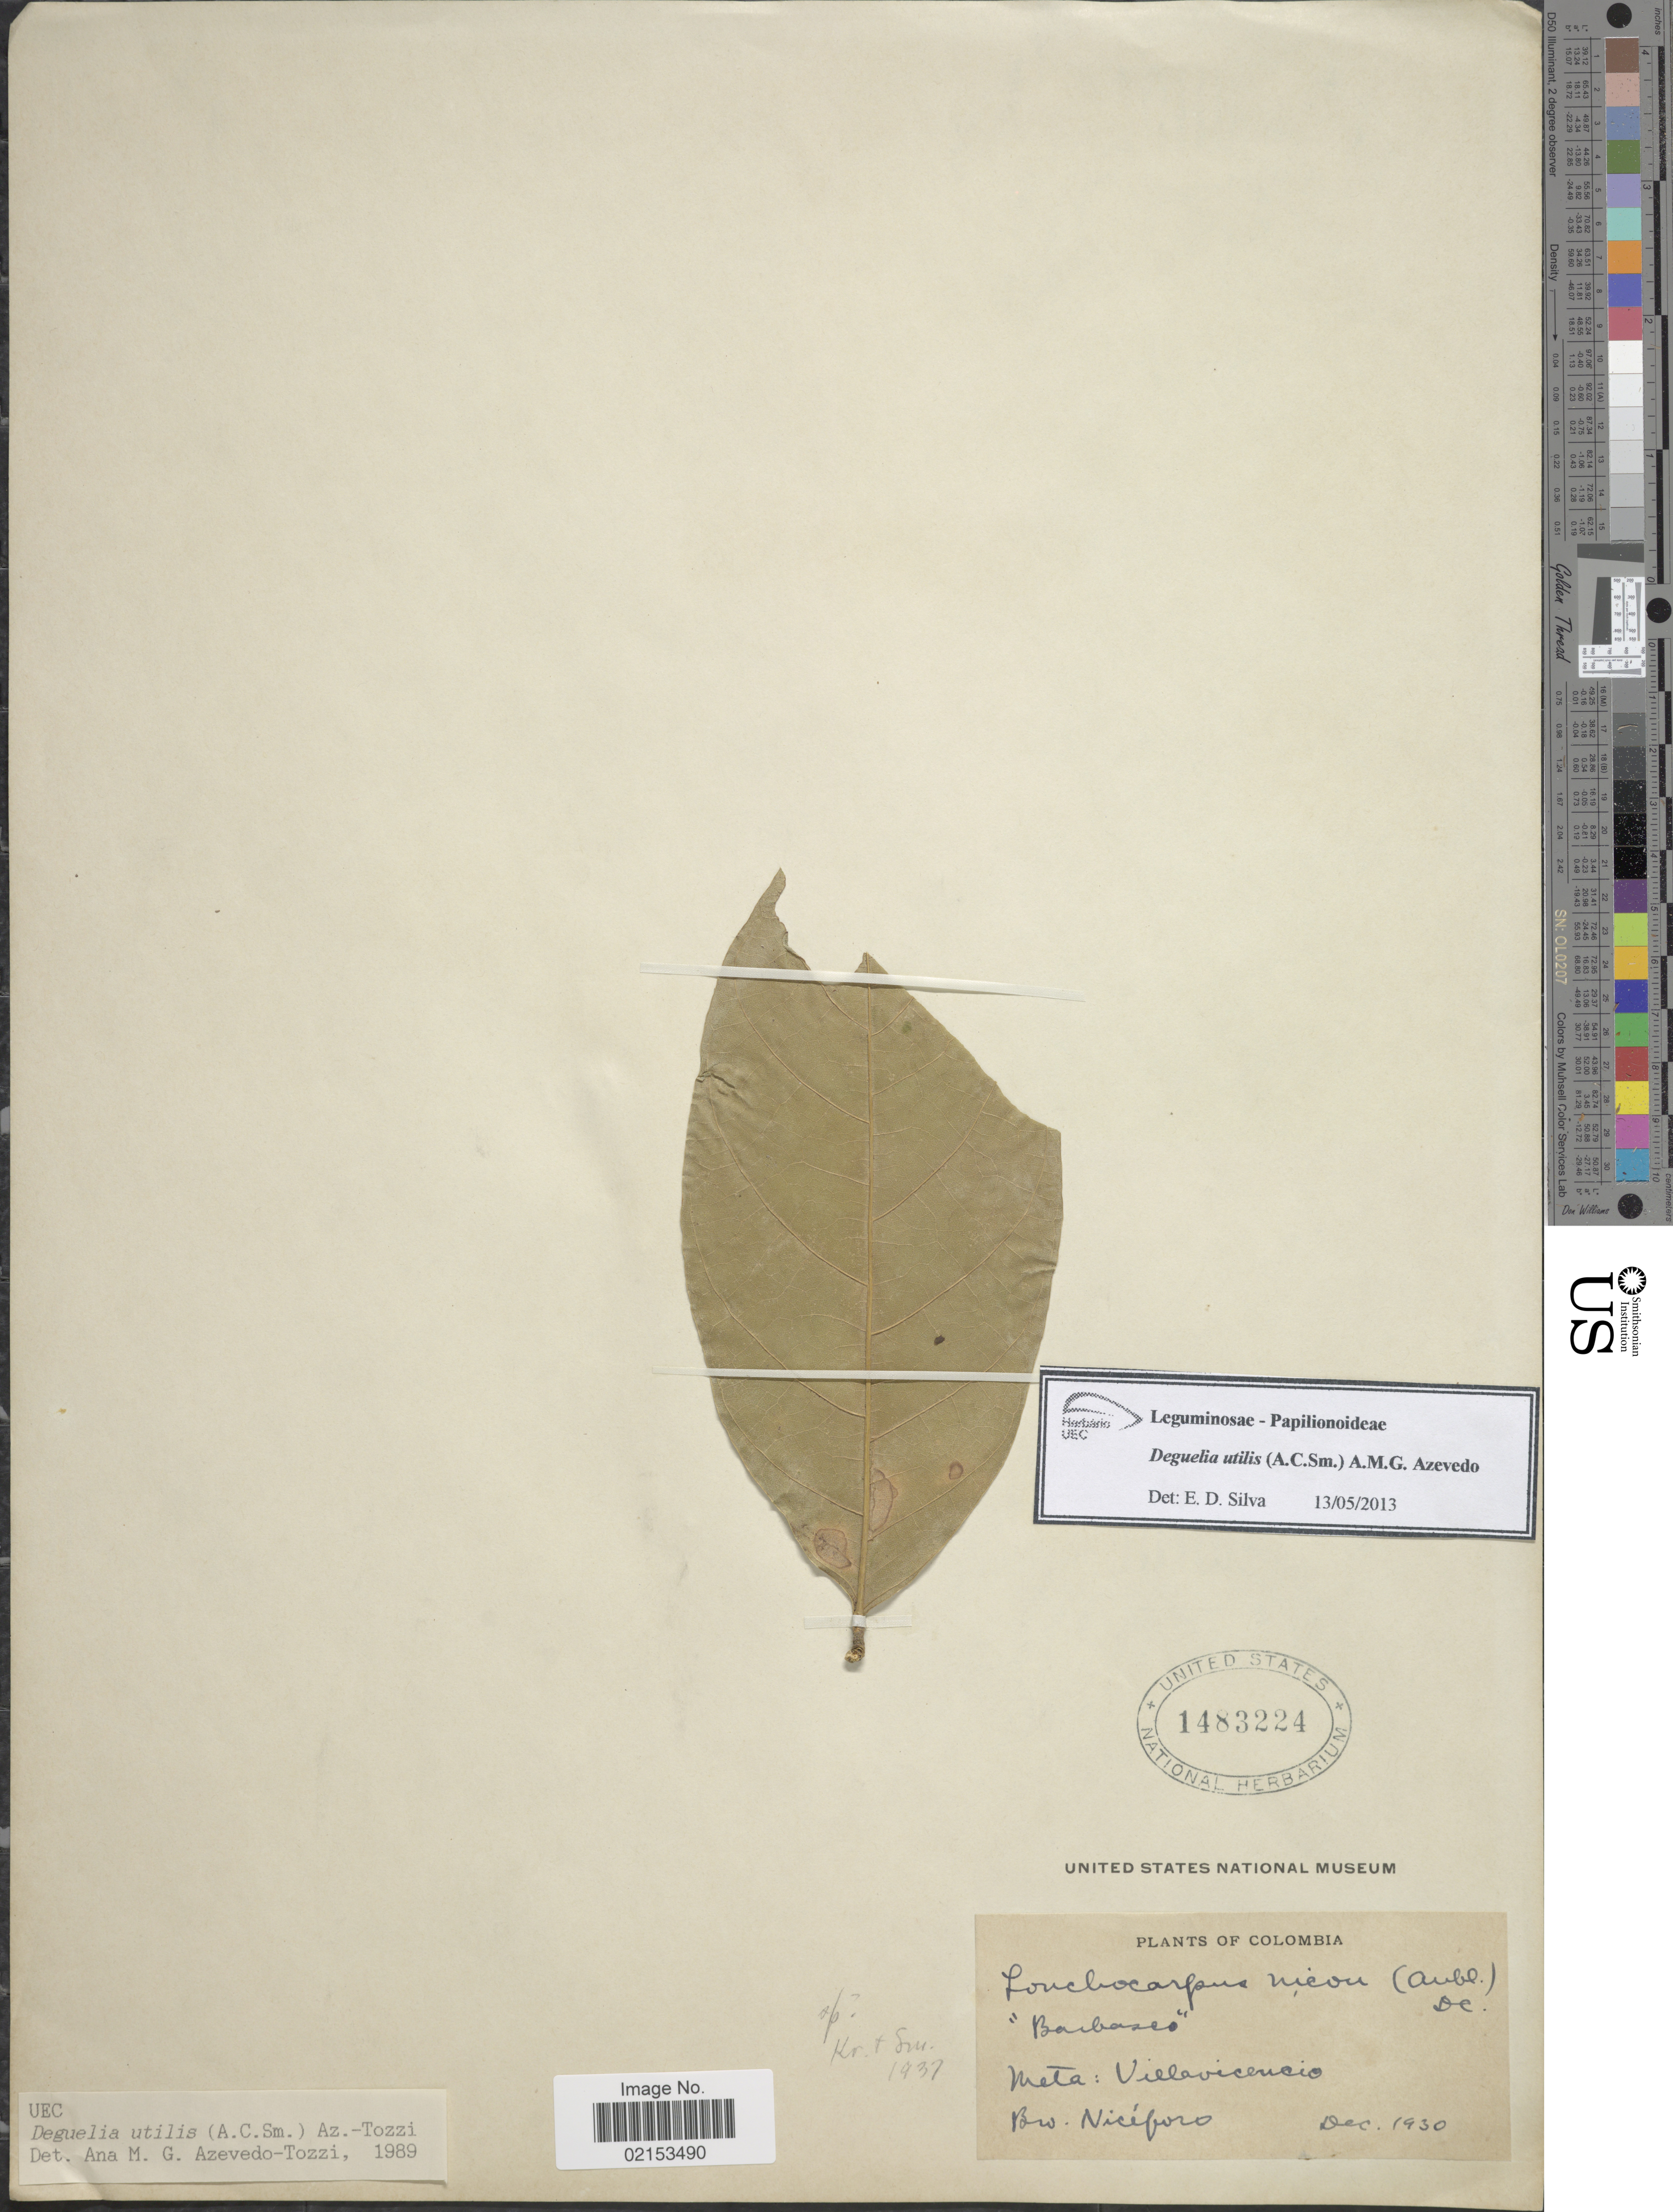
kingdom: Plantae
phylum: Tracheophyta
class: Magnoliopsida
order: Fabales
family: Fabaceae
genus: Deguelia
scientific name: Deguelia utilis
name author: (A.C. Sm.) A.M.G. Azevedo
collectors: Nicéforo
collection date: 1930-12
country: Colombia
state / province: Meta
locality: Villavicencio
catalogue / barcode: US 1483224